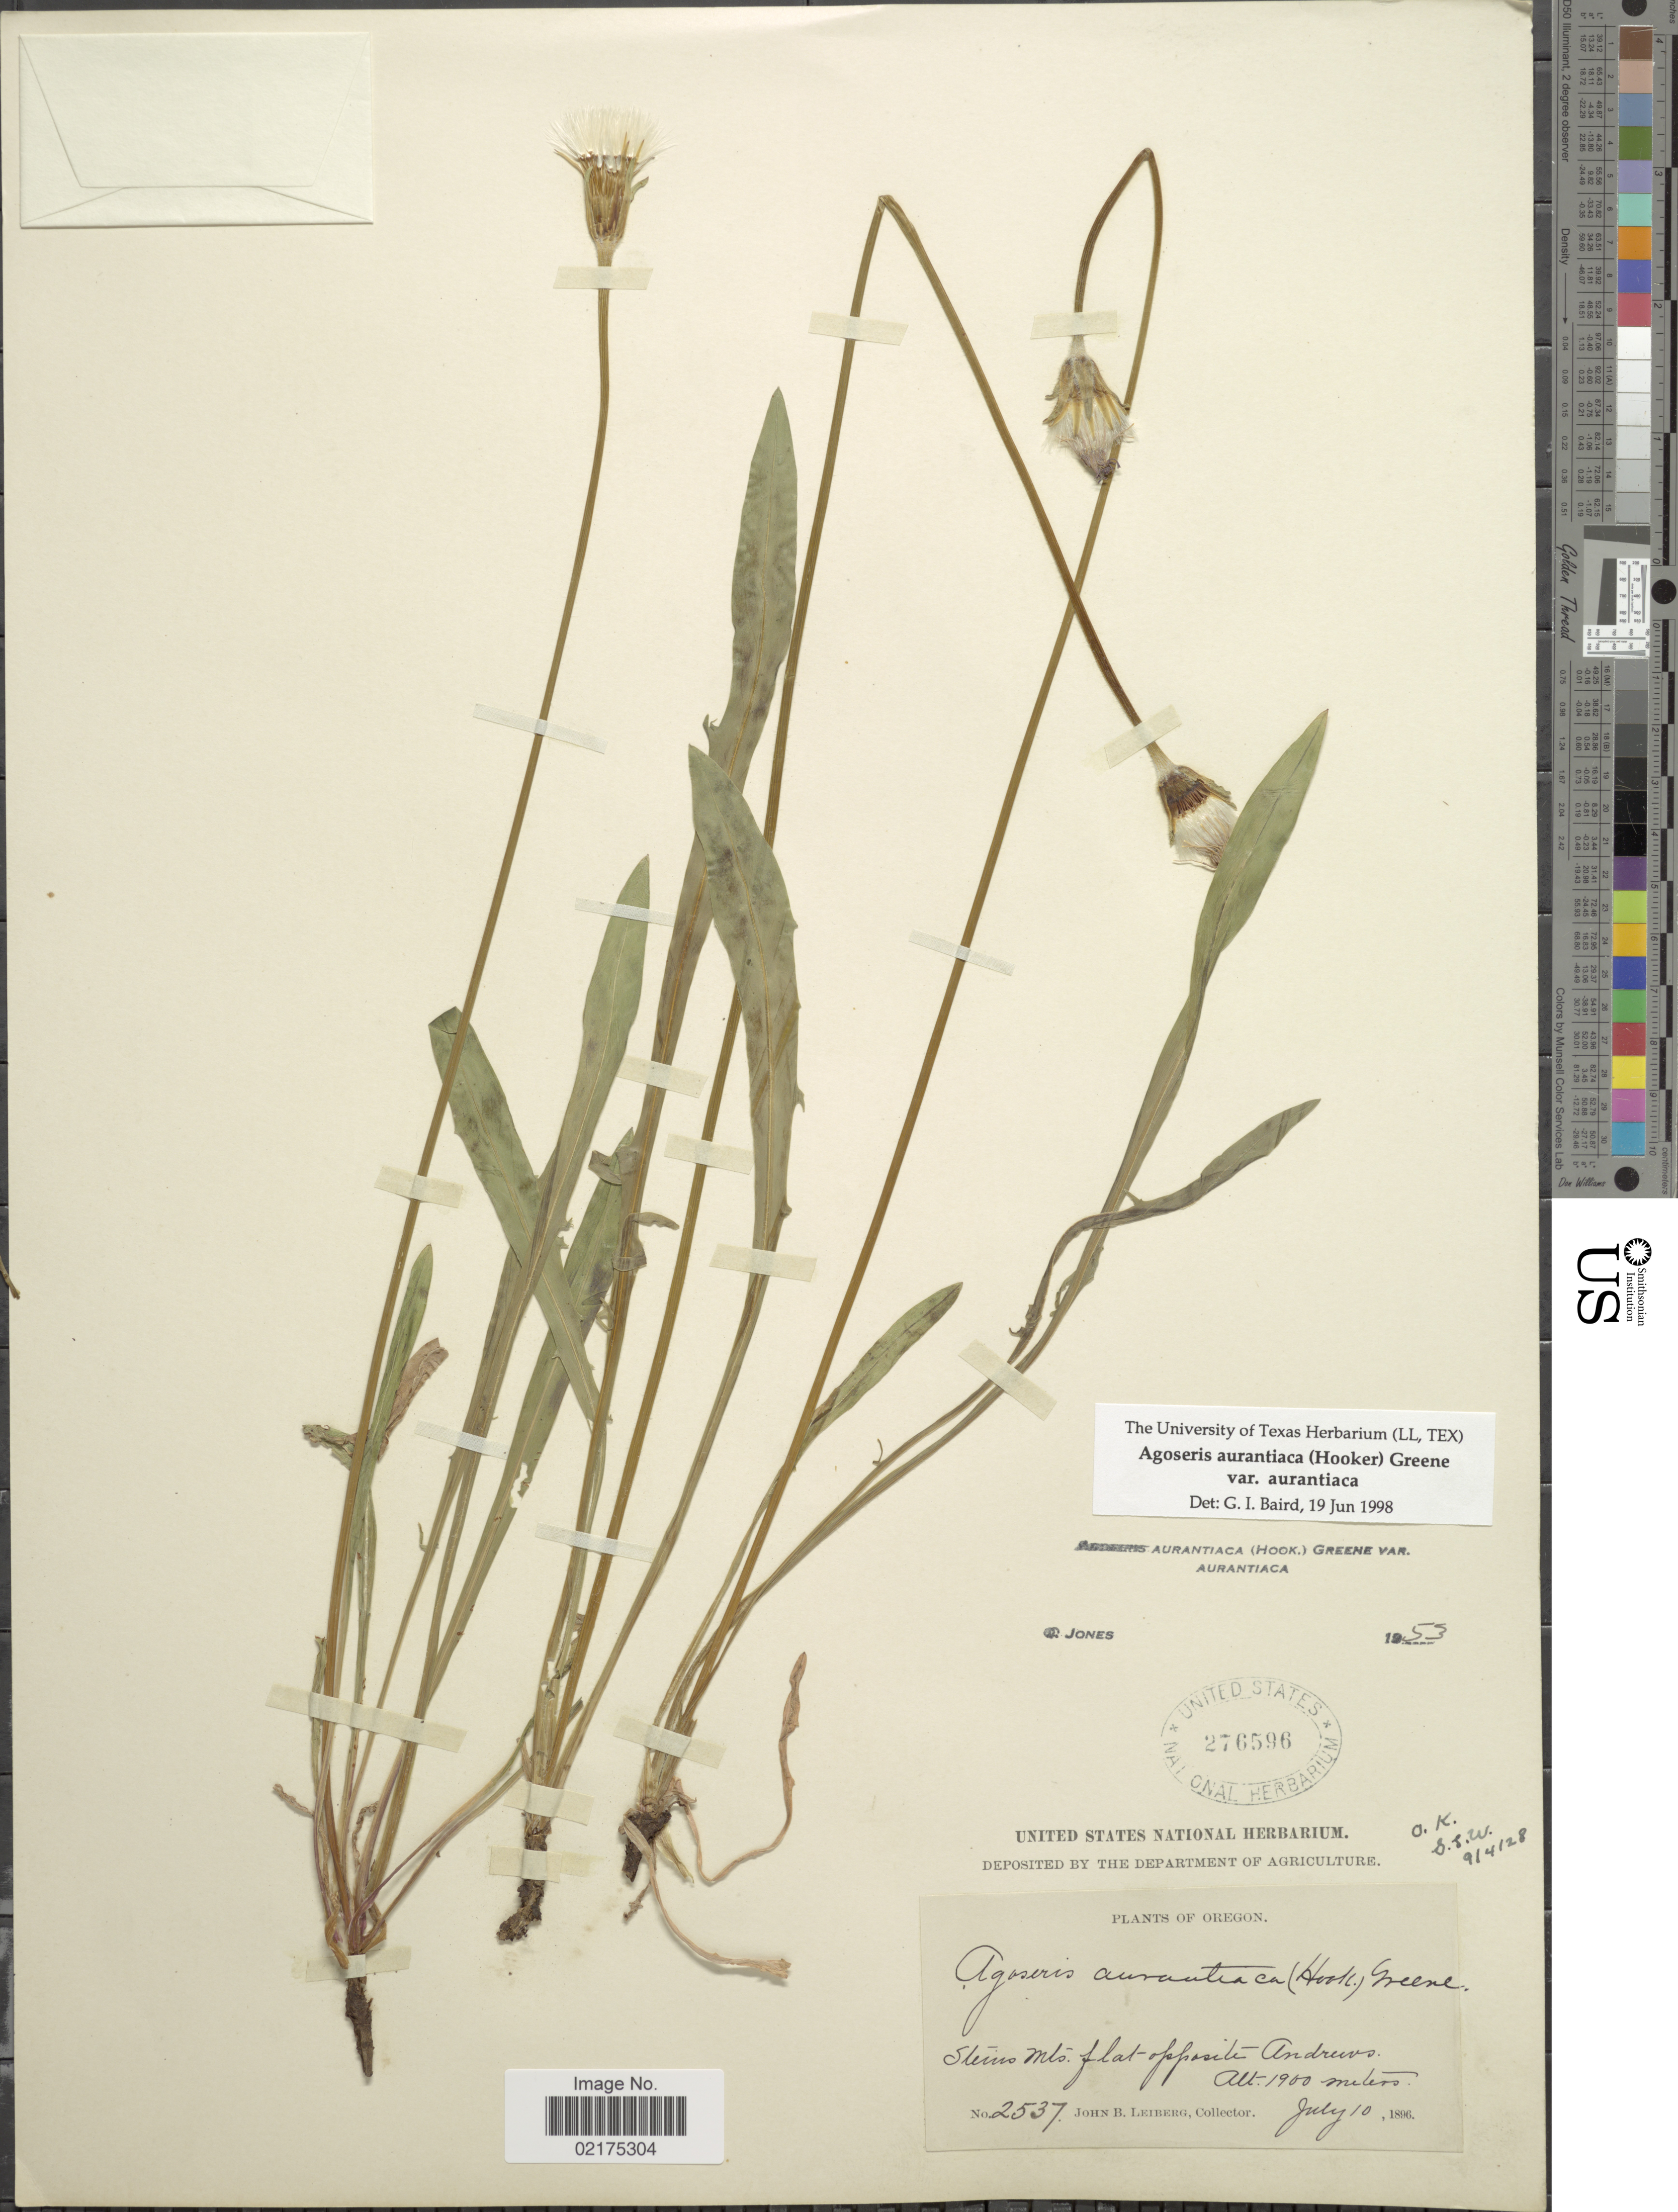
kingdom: Plantae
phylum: Tracheophyta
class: Magnoliopsida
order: Asterales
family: Asteraceae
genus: Agoseris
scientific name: Agoseris aurantiaca var. aurantiaca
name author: (Hook.) Greene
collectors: J. B. Leiberg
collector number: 2537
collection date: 1896-07-10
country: United States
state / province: Oregon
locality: Steins Mts. flat opposite Andrews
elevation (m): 1900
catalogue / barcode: US 276596